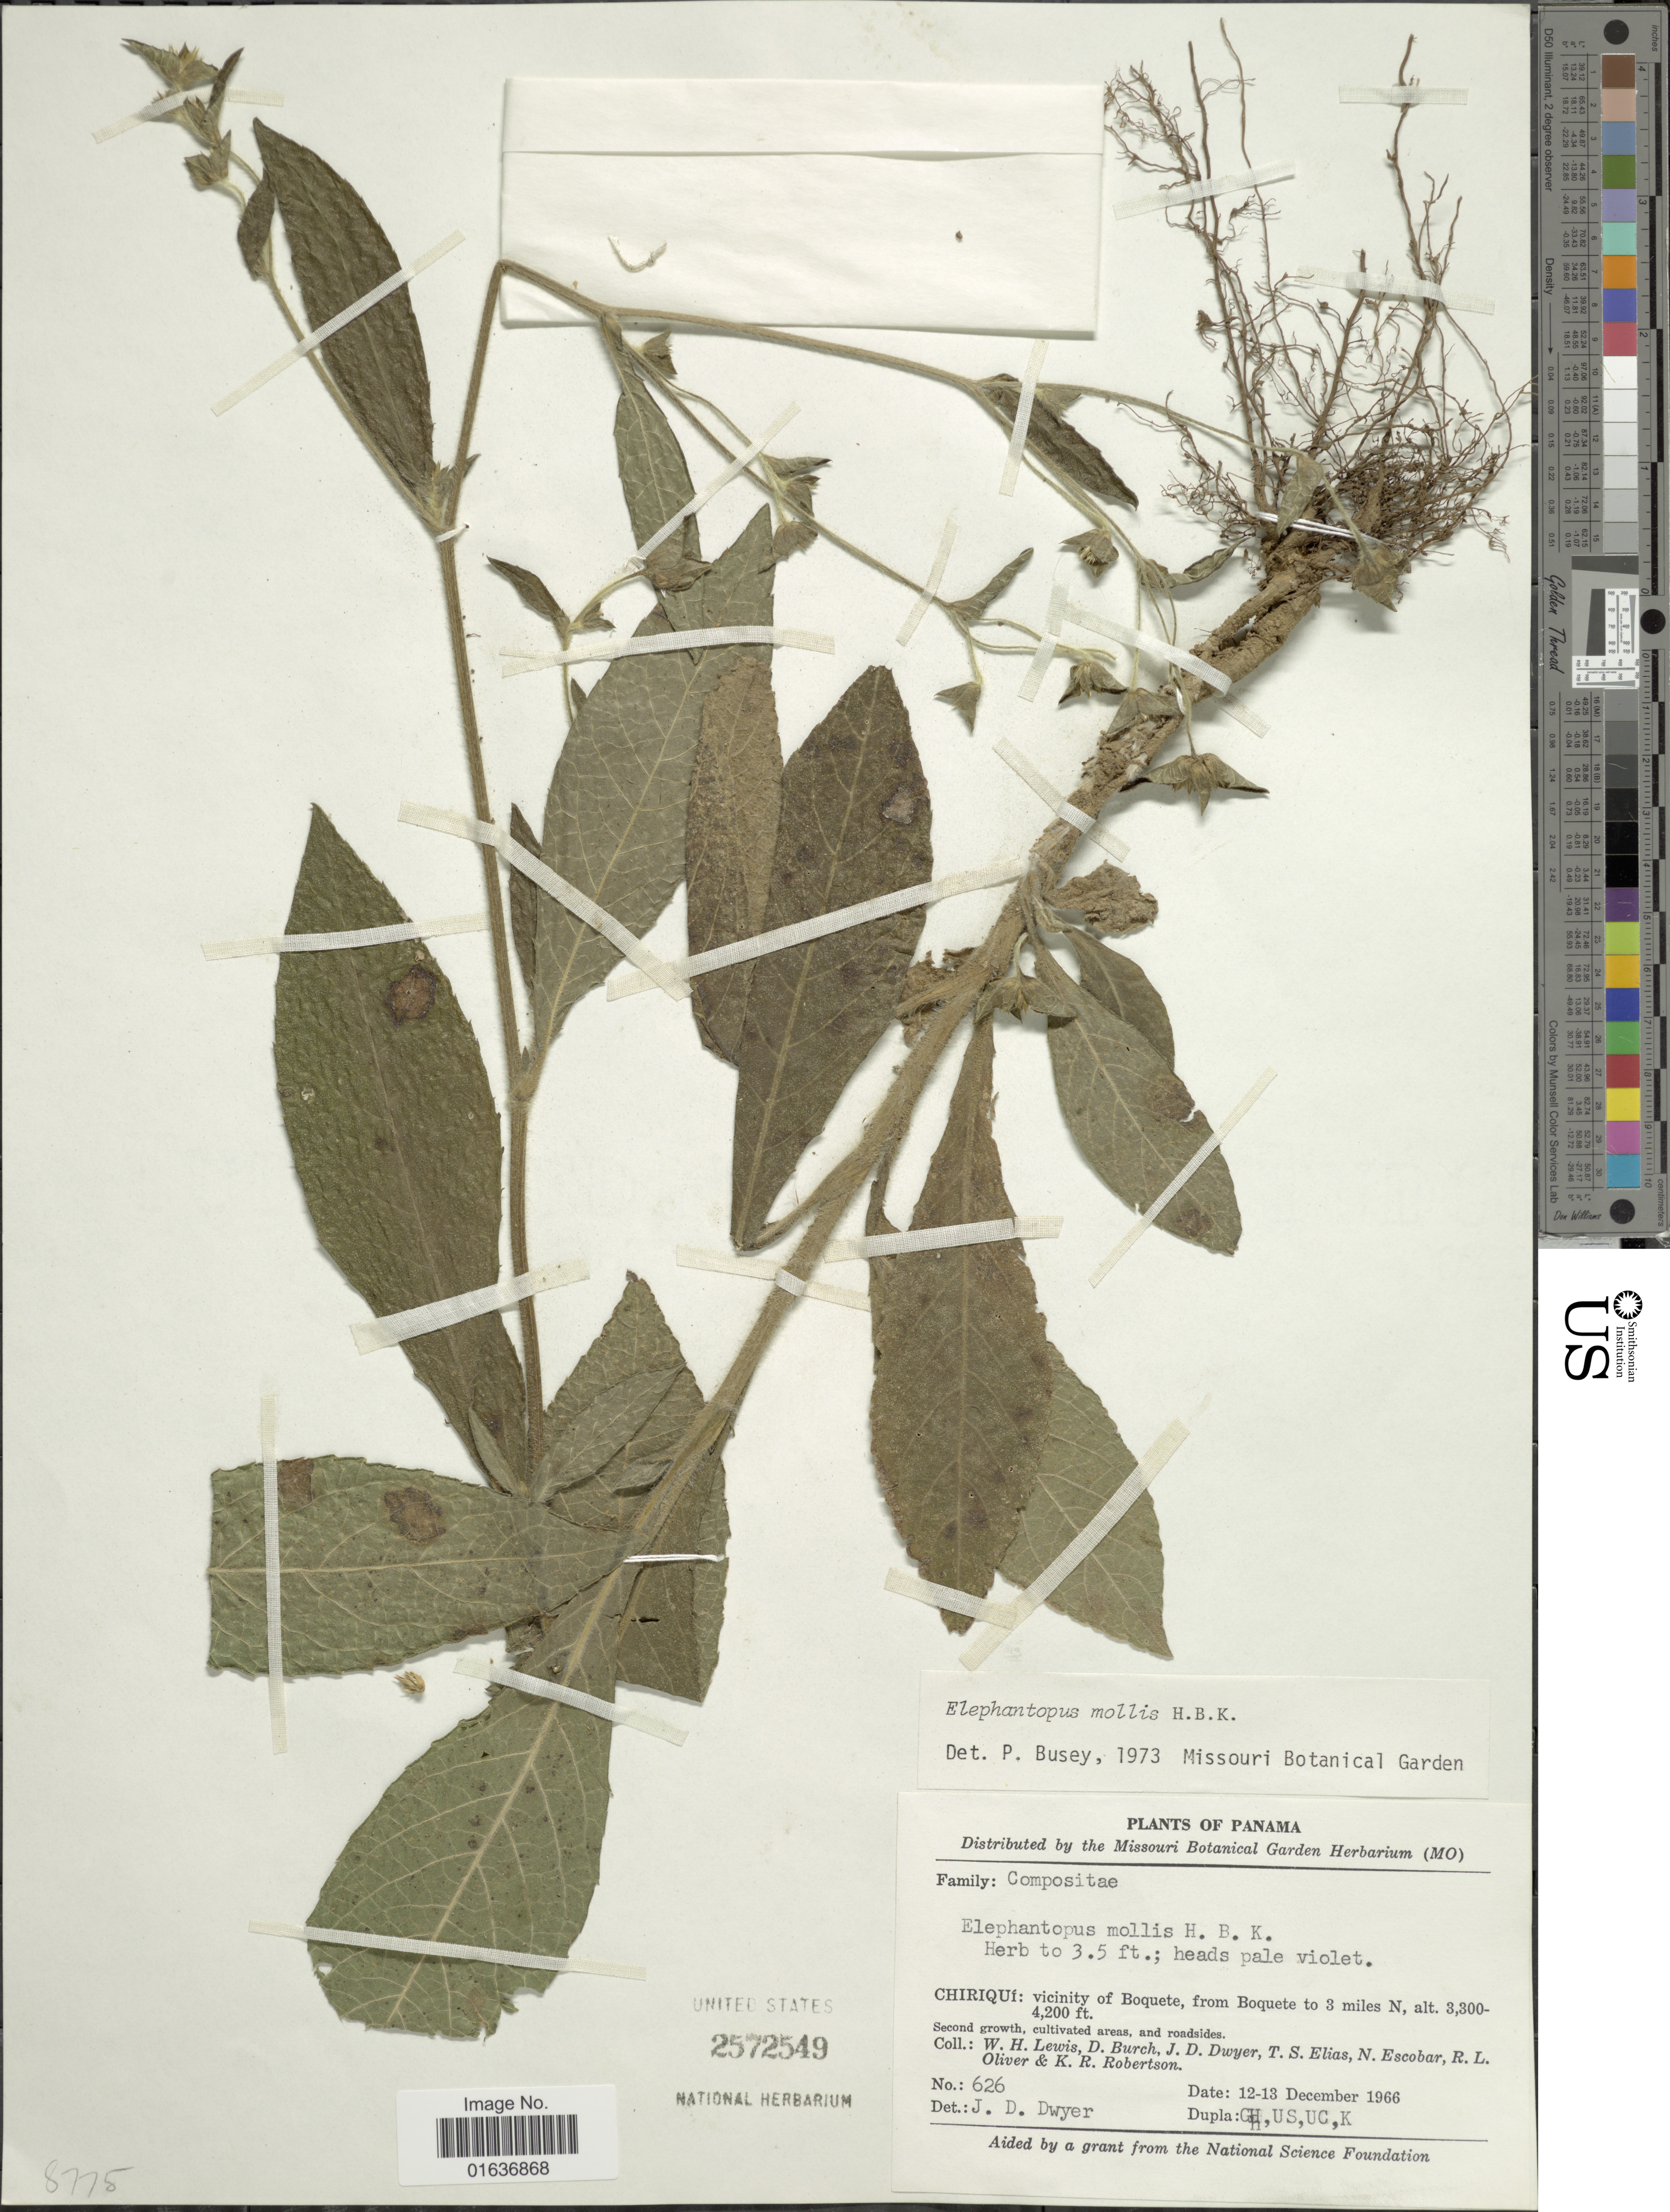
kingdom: Plantae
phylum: Tracheophyta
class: Magnoliopsida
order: Asterales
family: Asteraceae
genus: Elephantopus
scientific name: Elephantopus mollis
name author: Kunth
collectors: W. H. Lewis, D. Burch, J. D. Dwyer, T. S. Elias & et al.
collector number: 626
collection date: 1966-12-12/1966-12-13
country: Panama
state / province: Chiriqui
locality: Vicinity of Boquetem from Boquete to 3 miles N, second growth, cultivated areas, and roadsides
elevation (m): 1006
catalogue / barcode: US 2572549